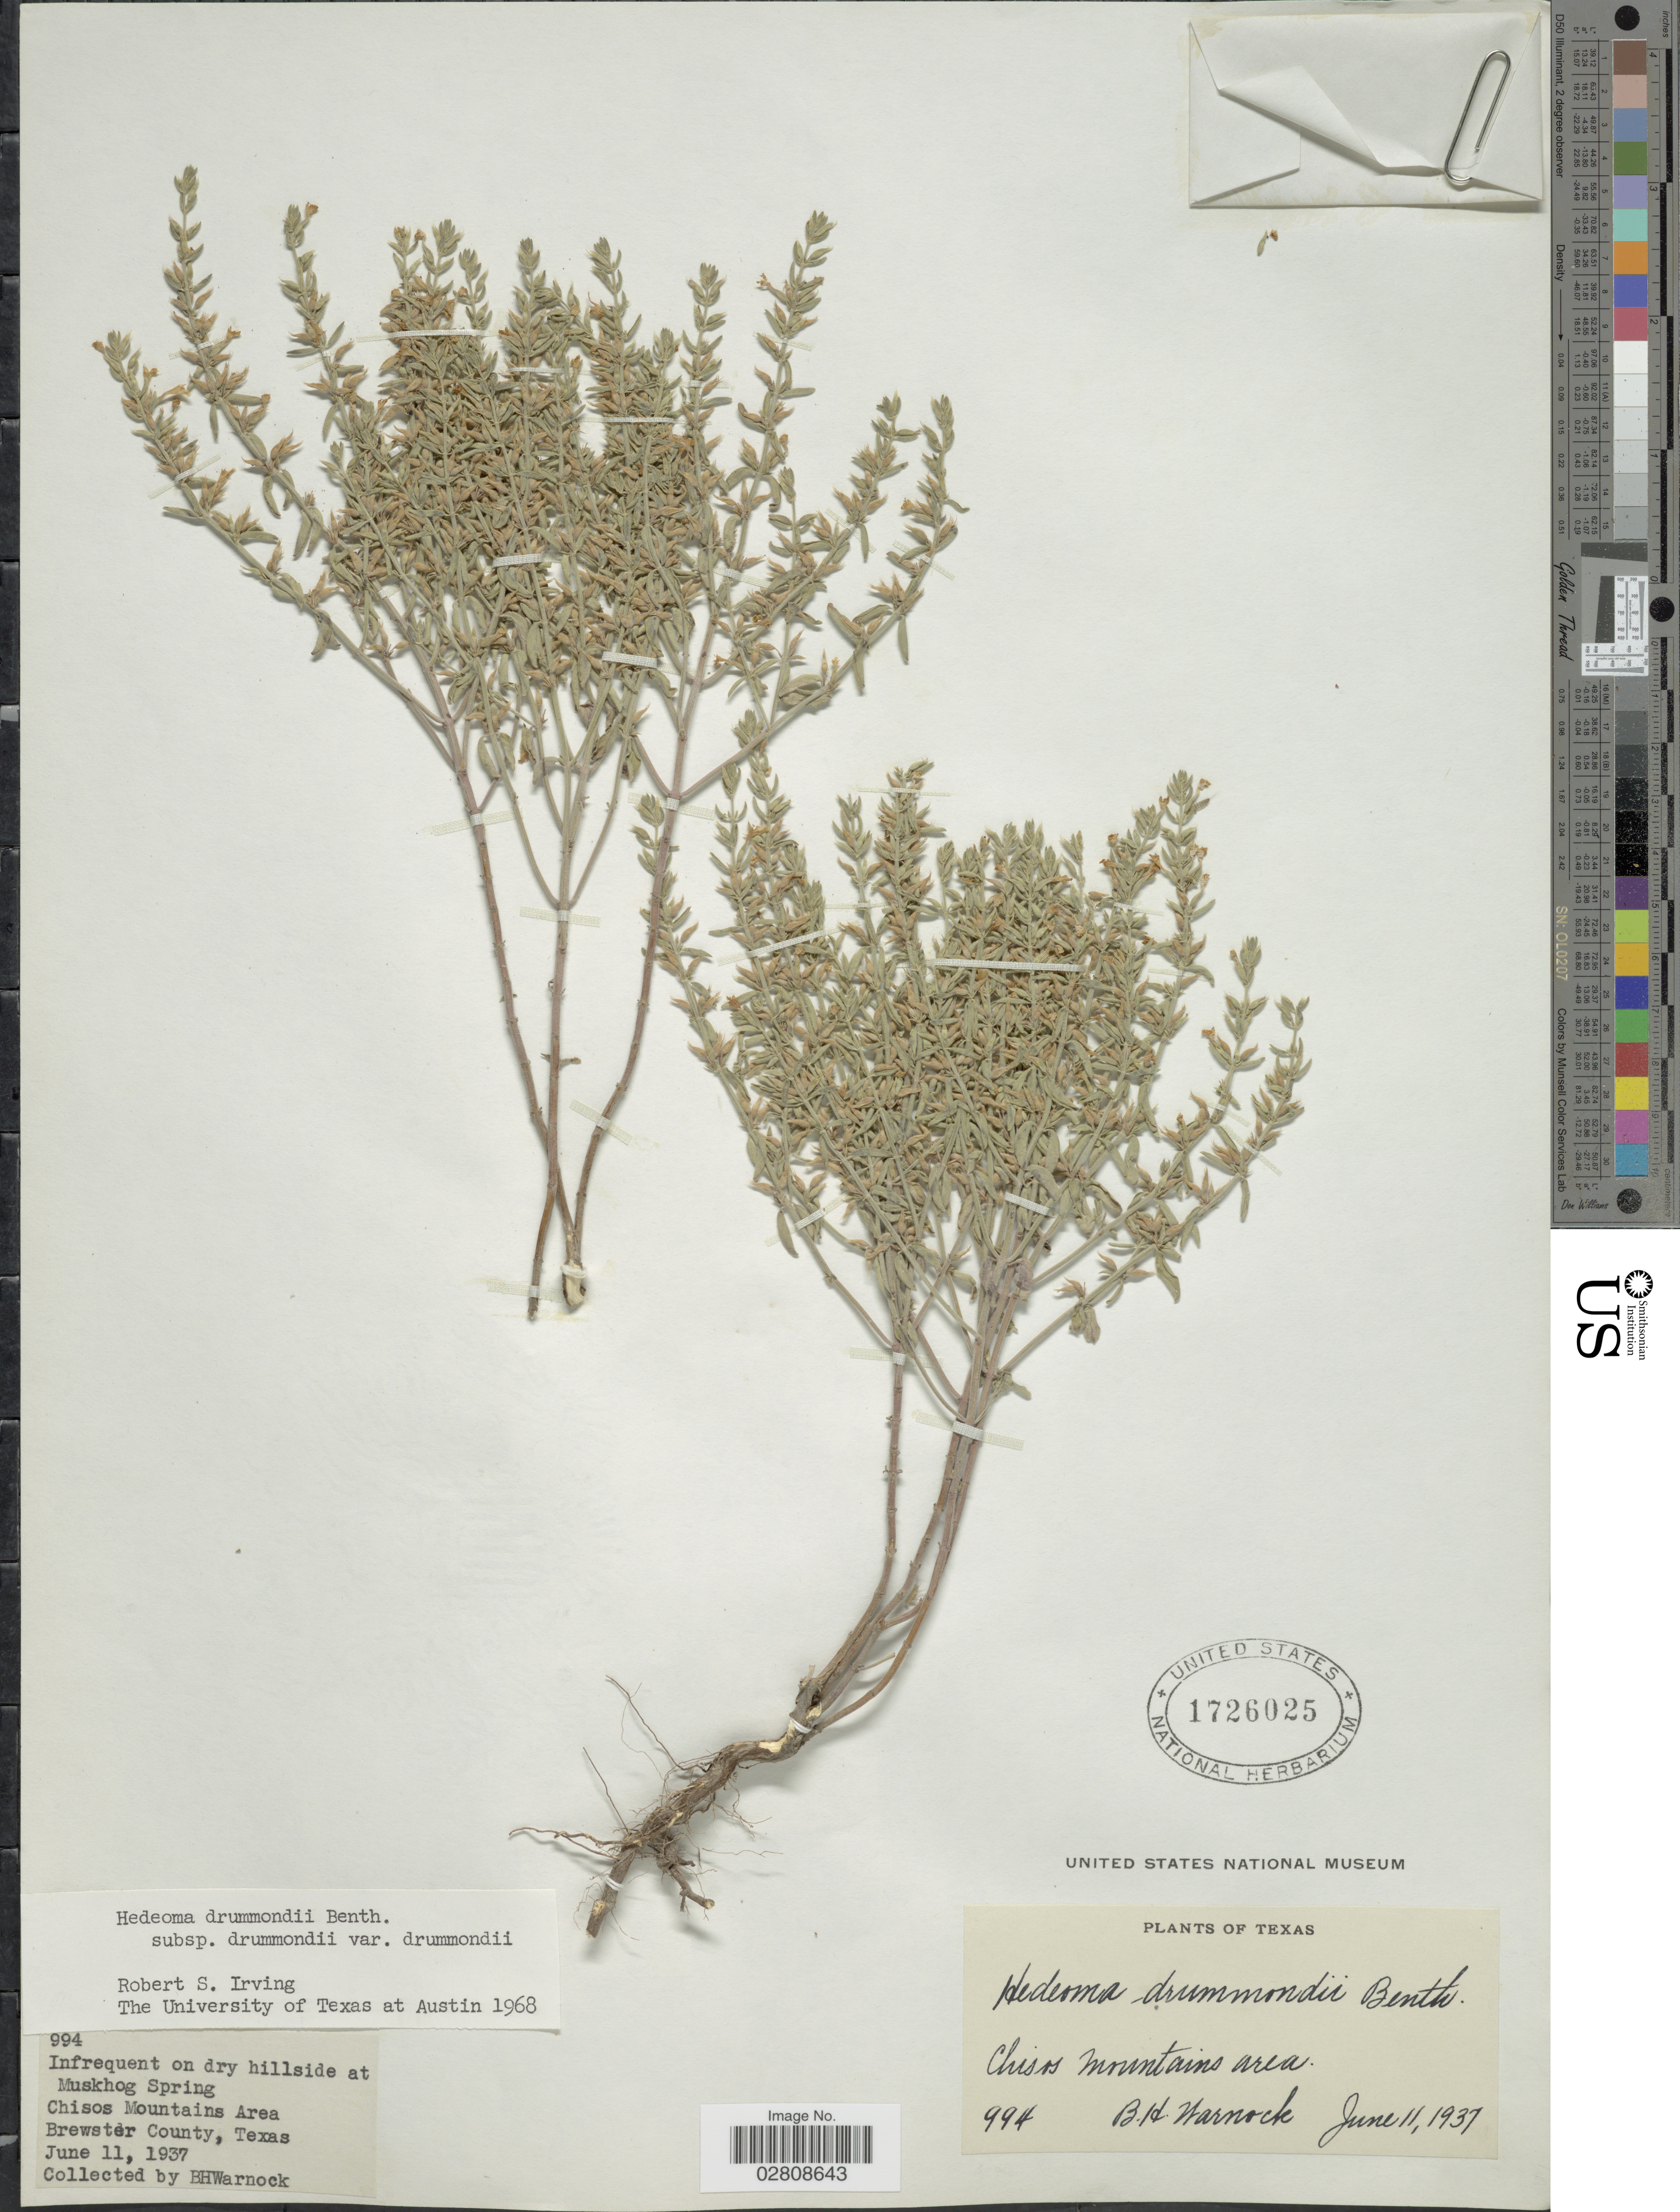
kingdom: Plantae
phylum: Tracheophyta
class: Magnoliopsida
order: Lamiales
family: Lamiaceae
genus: Hedeoma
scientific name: Hedeoma drummondii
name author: Benth.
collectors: B. H. Warnock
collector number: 994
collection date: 1937-06-11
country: United States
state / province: Texas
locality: Infrequent on dry hillside at Muskhog Spring. Chisos Mountains Area, Brewster County.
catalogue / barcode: US 1726025